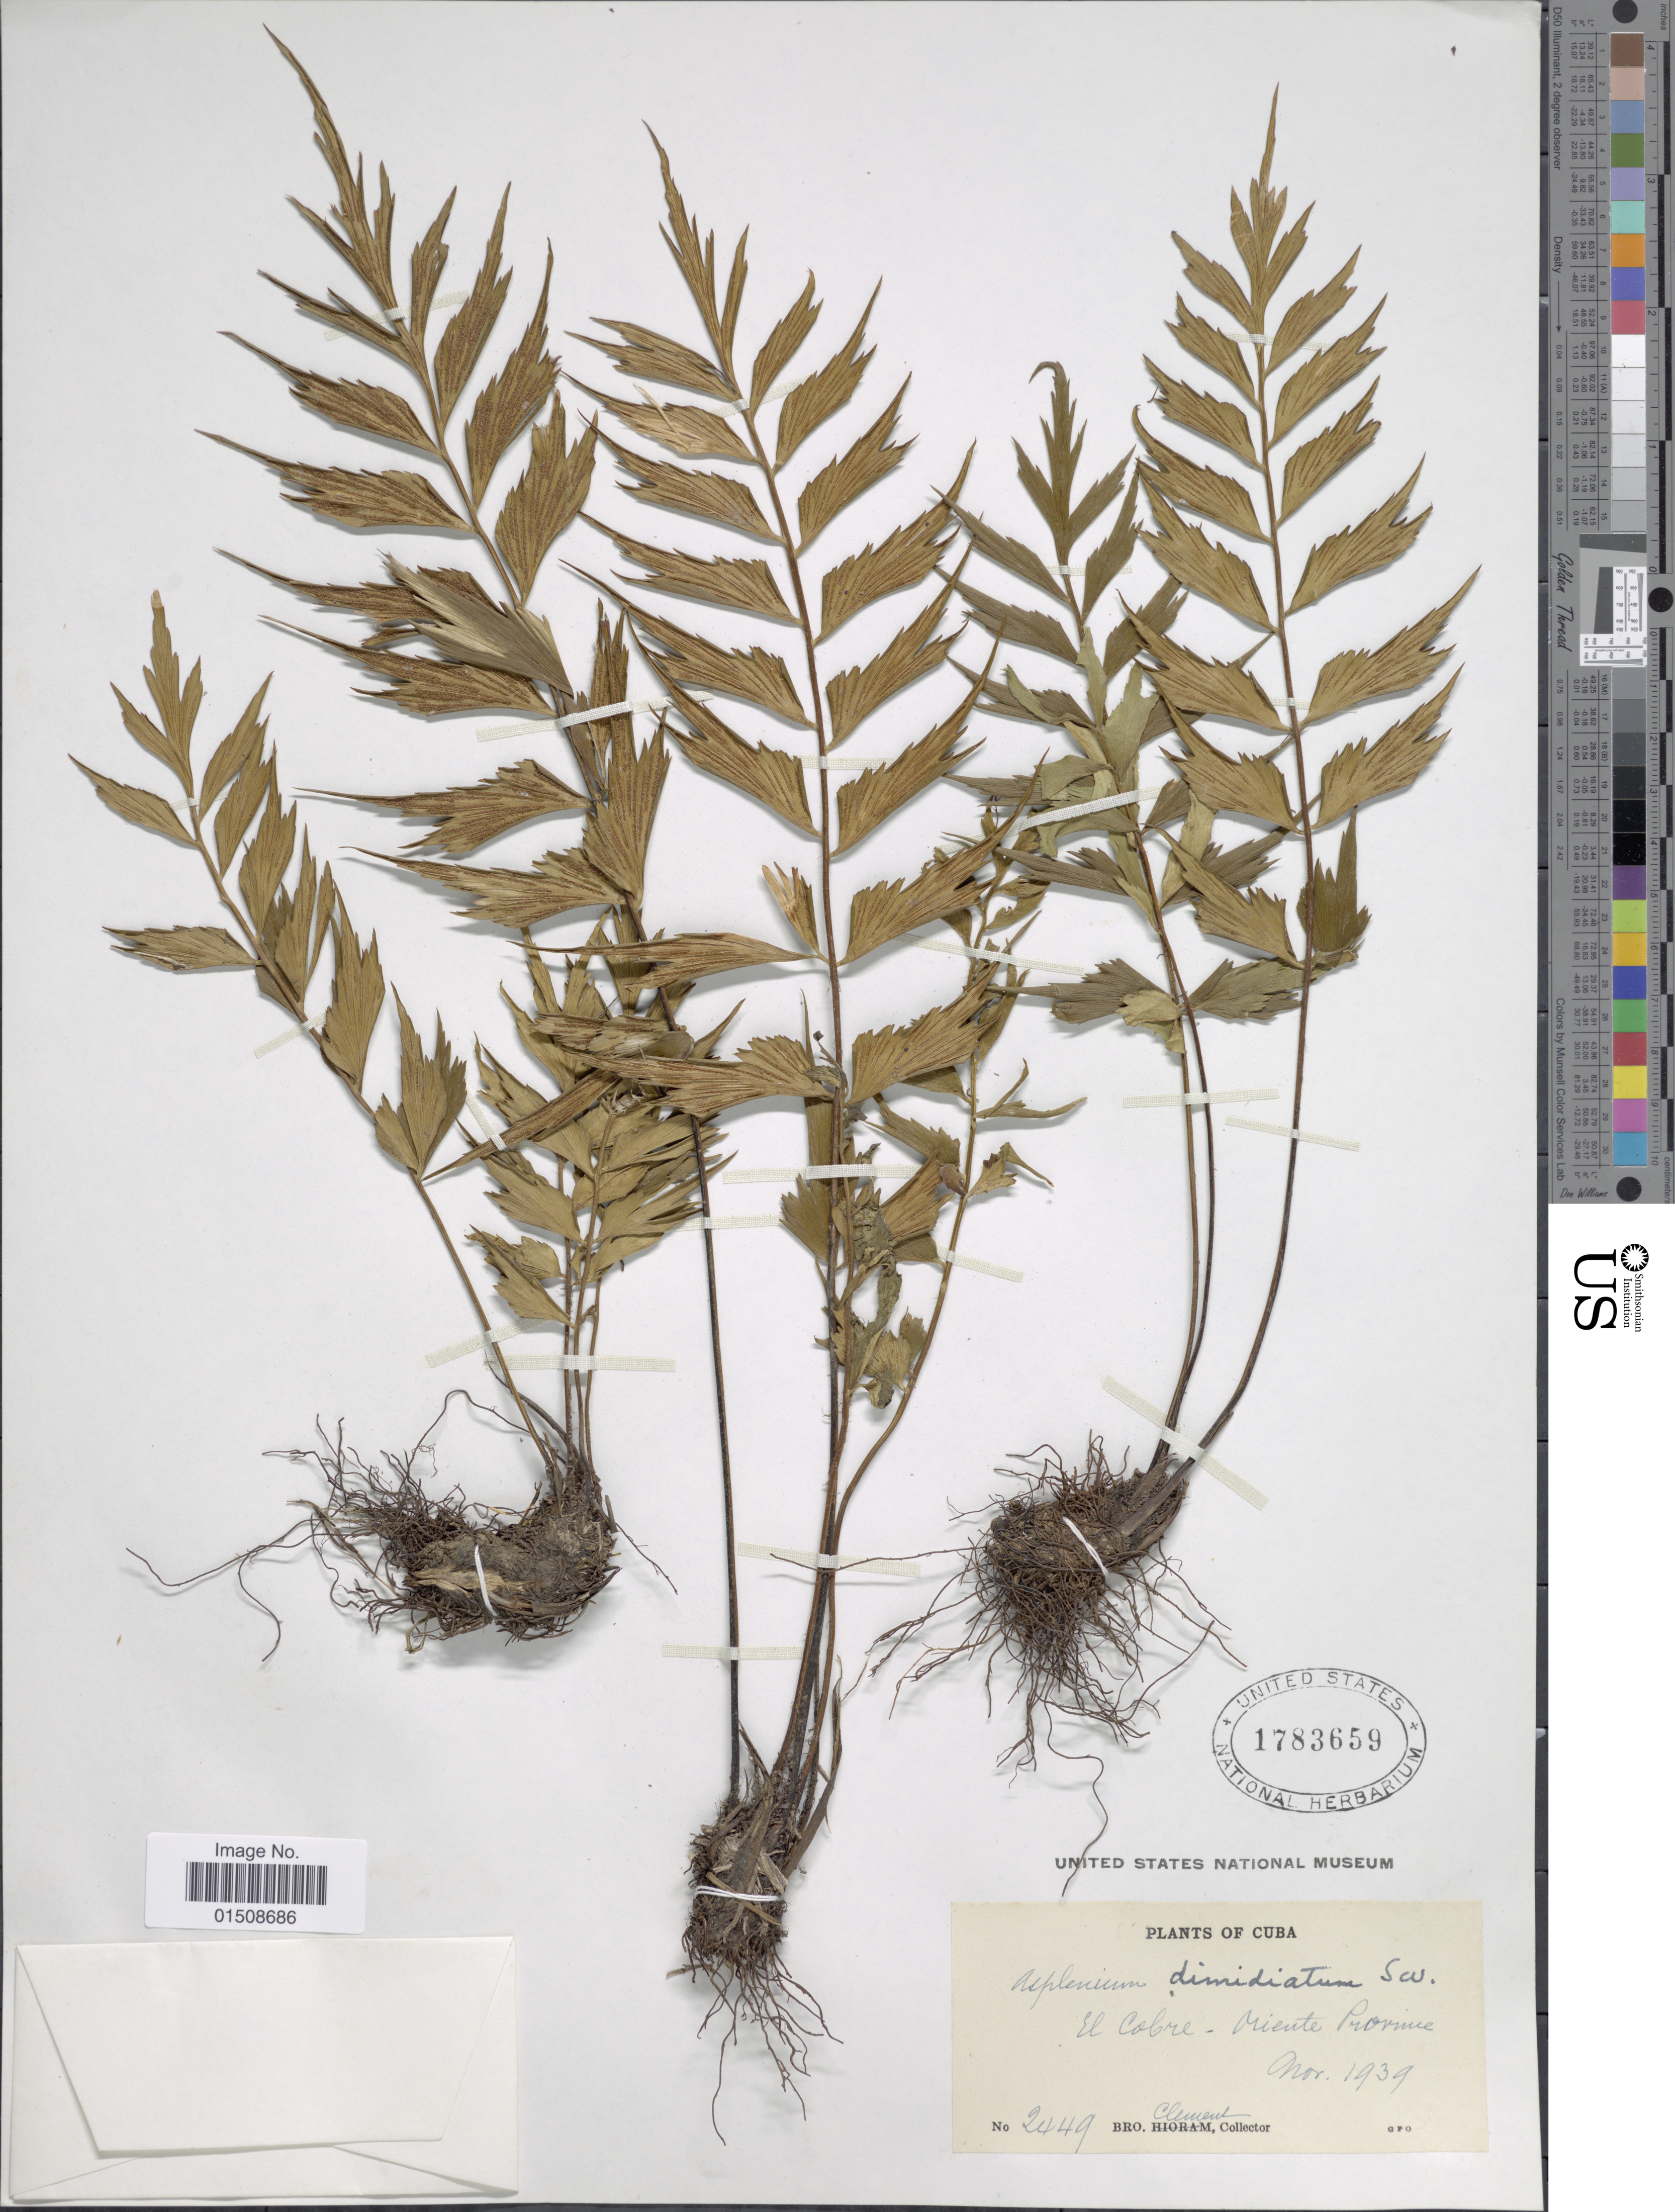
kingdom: Plantae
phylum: Tracheophyta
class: Polypodiopsida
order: Polypodiales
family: Aspleniaceae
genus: Asplenium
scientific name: Asplenium dimidiatum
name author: Sw.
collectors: B. Clement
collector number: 2449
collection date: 1939-11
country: Cuba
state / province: Oriente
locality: El Cobre - Oriente Province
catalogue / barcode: US 1783659